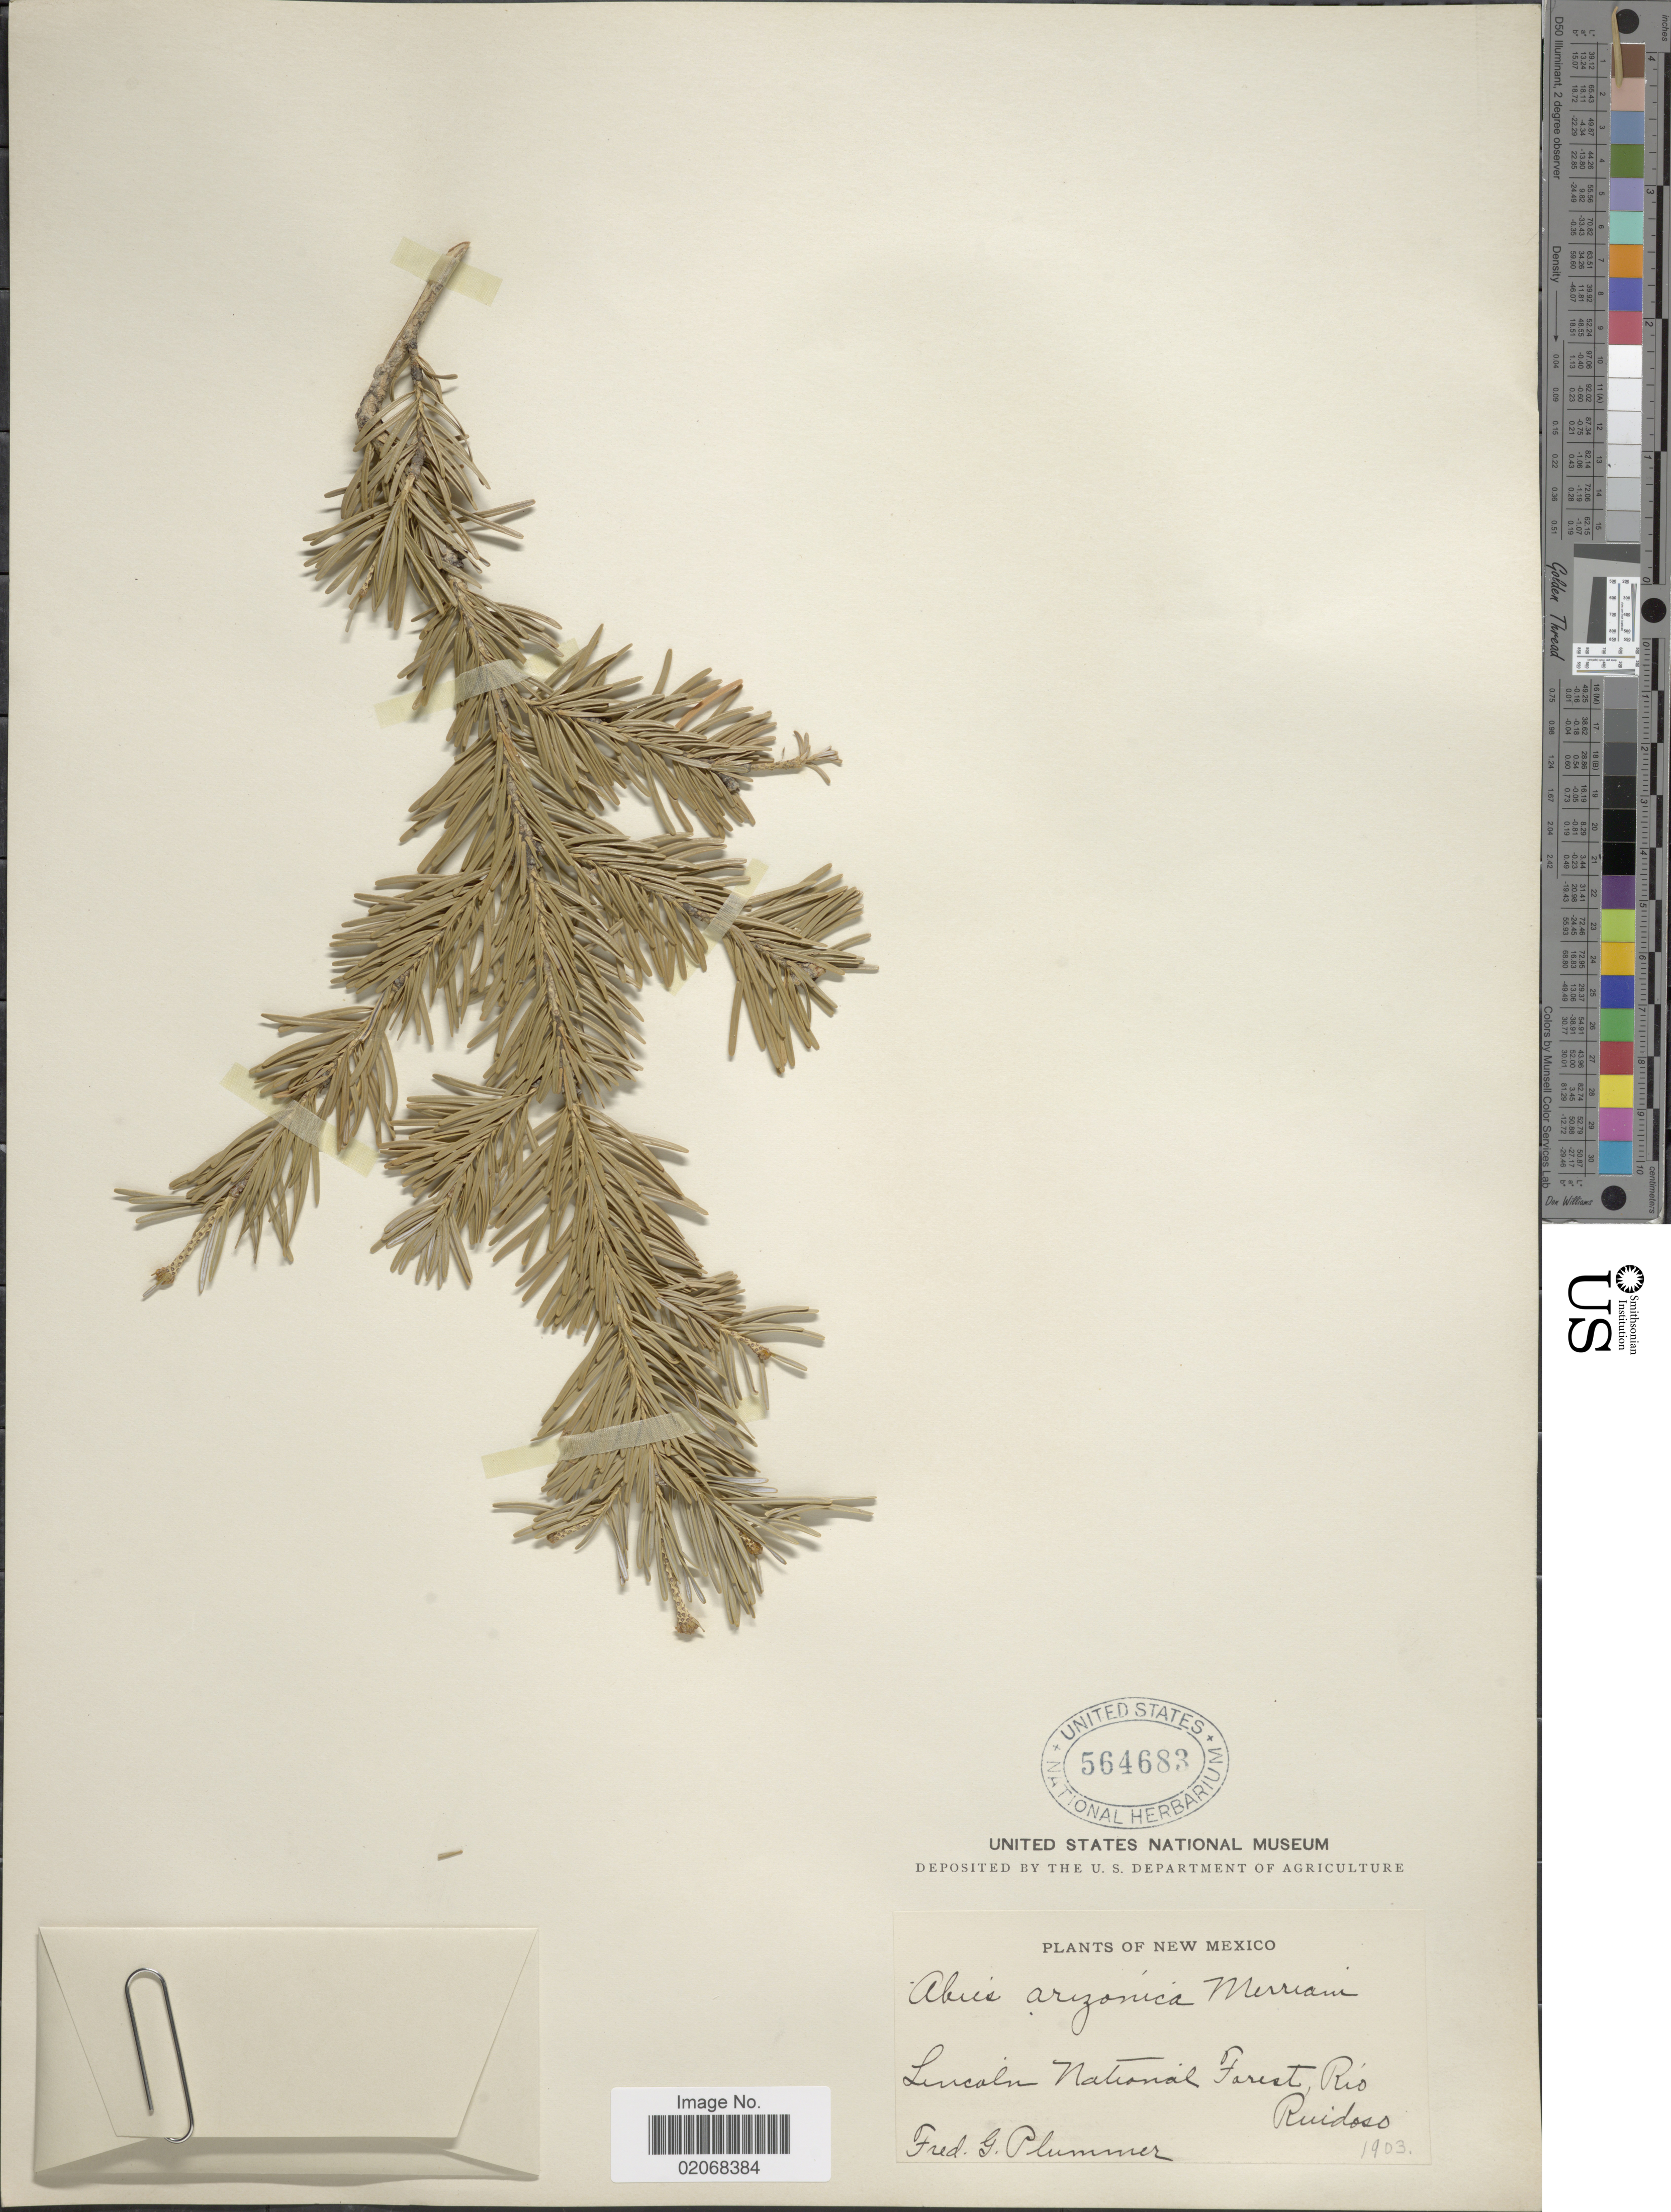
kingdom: Plantae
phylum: Tracheophyta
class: Pinopsida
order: Pinales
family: Pinaceae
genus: Abies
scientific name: Abies lasiocarpa var. arizonica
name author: (Merriam) Lemmon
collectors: F. Plummer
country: United States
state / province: New Mexico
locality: Lincoln National Forest, Rio Ruidoso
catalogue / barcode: US 564683